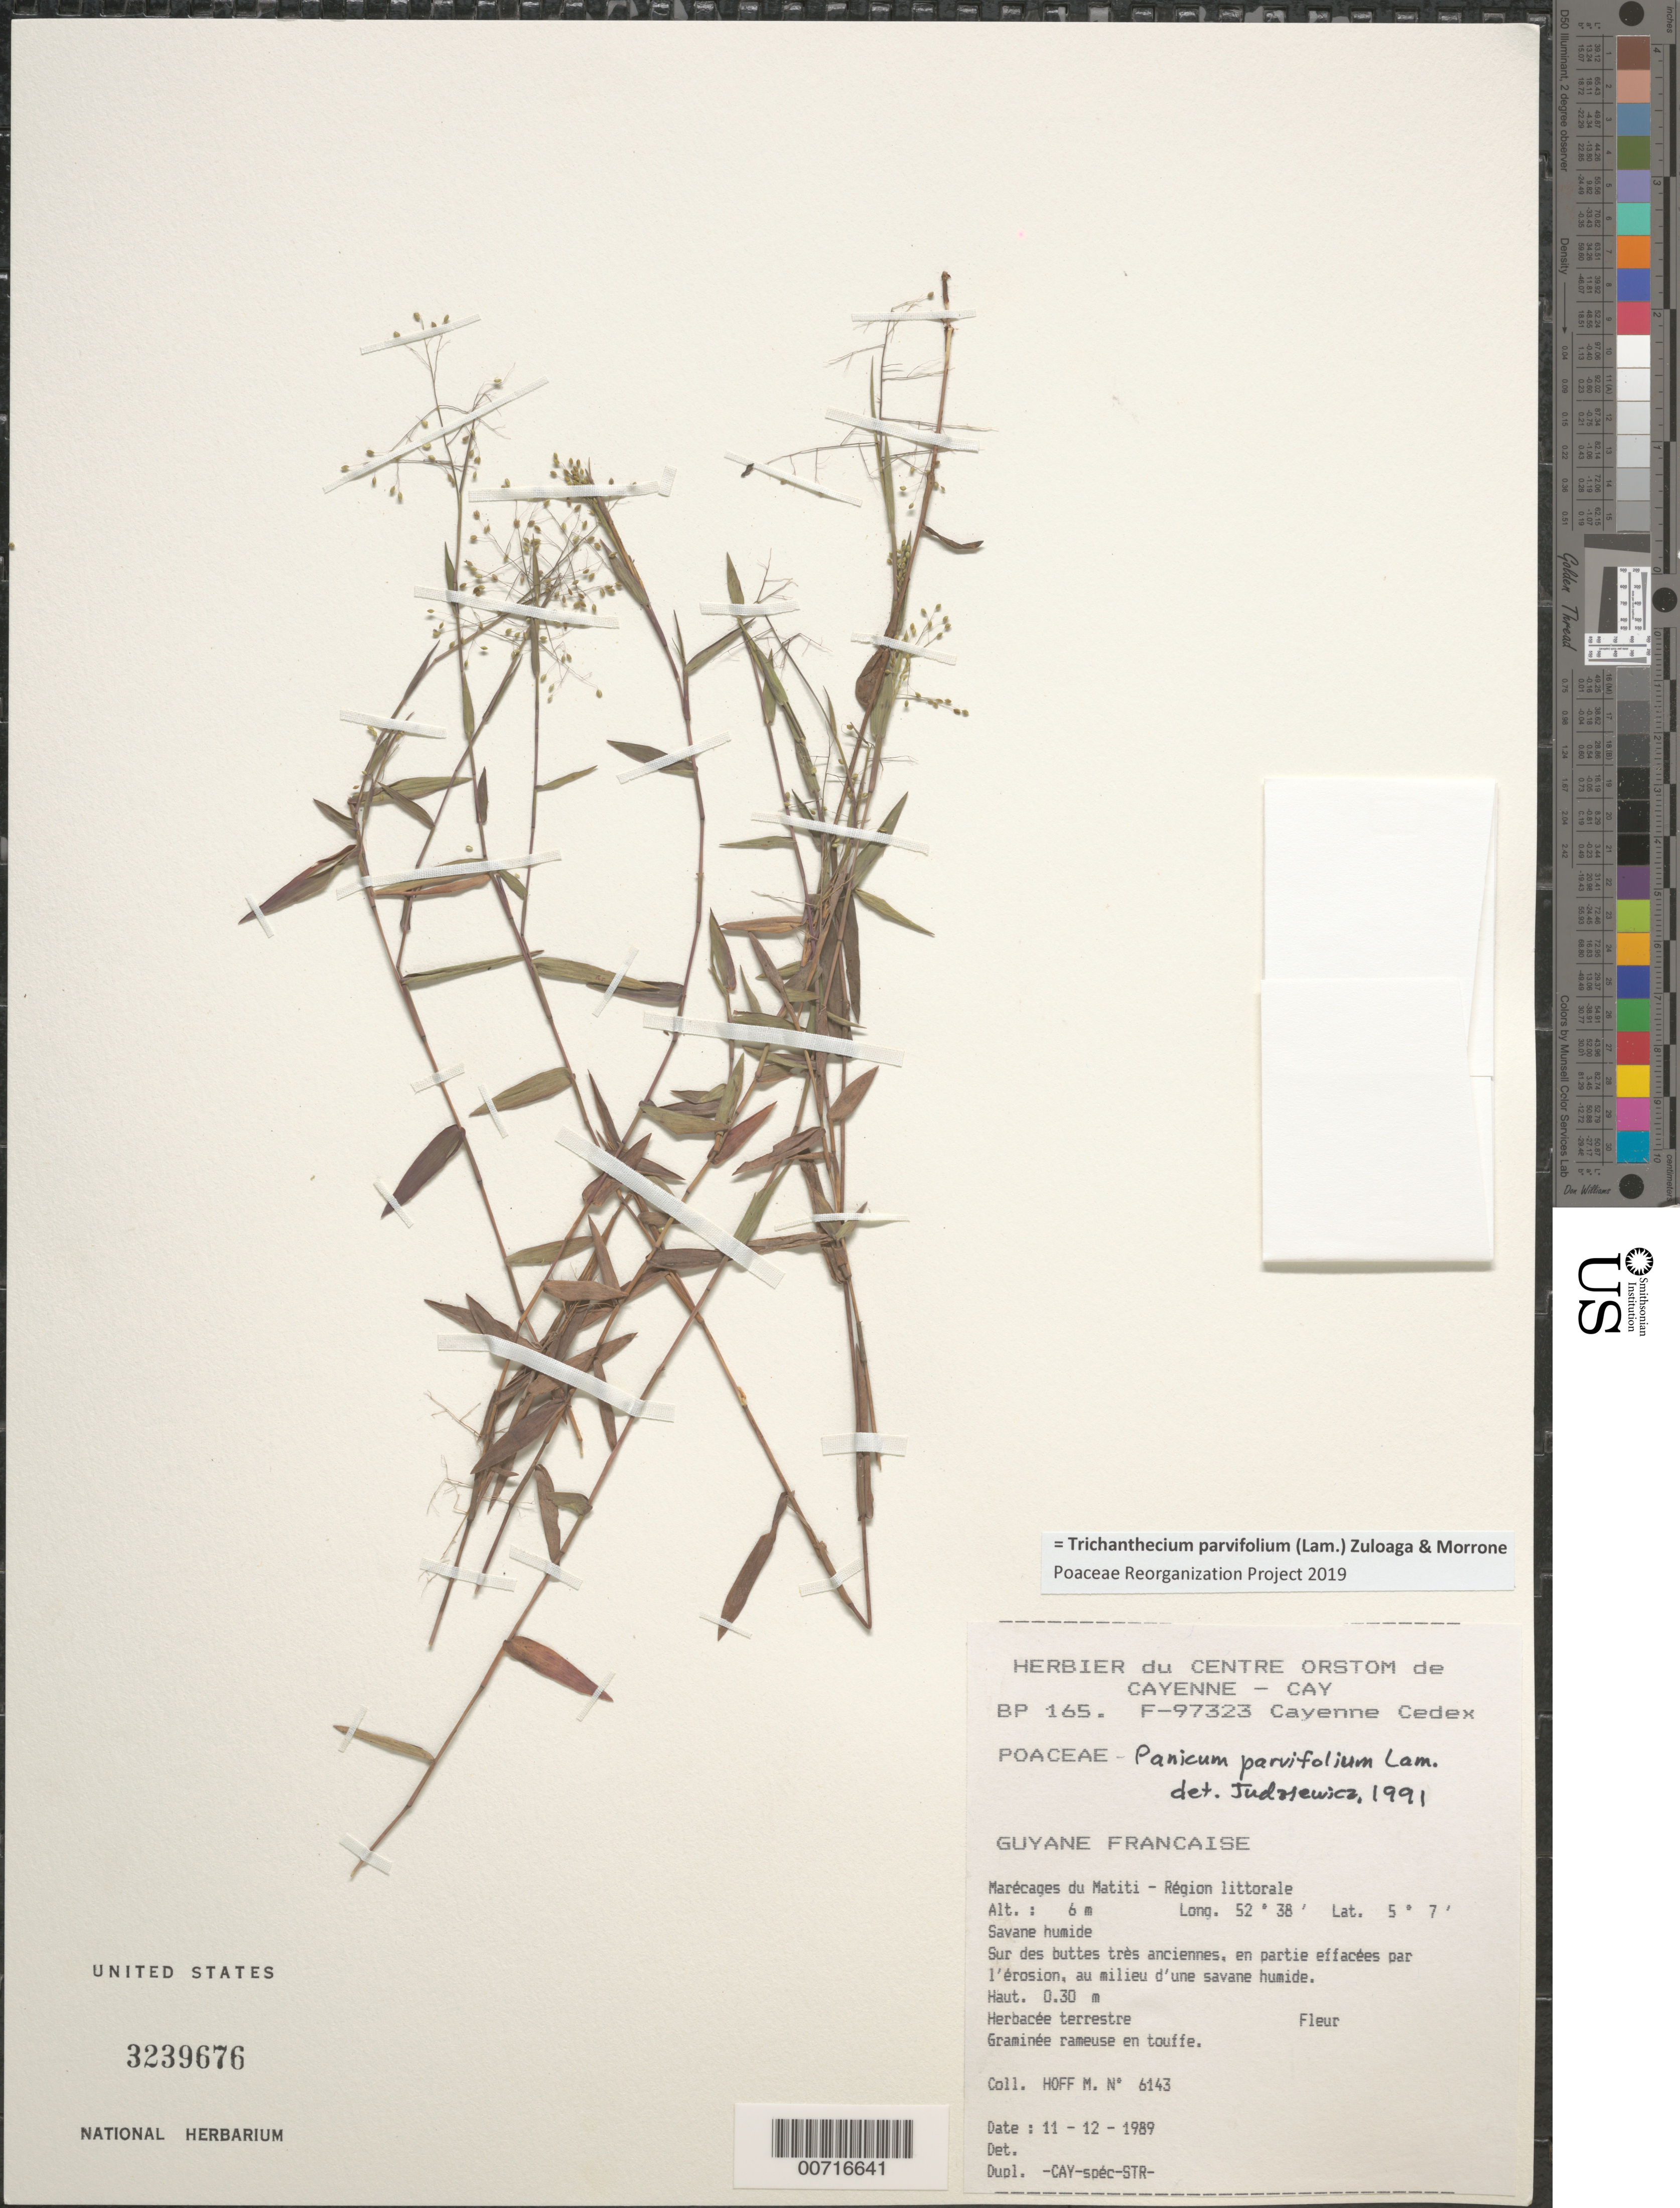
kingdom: Plantae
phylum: Tracheophyta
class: Liliopsida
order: Poales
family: Poaceae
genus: Trichanthecium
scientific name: Trichanthecium parvifolium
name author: (Lam.) Zuloaga & Morrone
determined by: Poaceae Reorganization Project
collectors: M. Hoff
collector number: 6143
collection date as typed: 11-Dec-89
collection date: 1989-12-11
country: French Guiana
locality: Marecages du Matiti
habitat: Savane humide, region littorale. Sur des buttes trés anciennes, en partie effacées par l' érosion, au milieu d'une savane humide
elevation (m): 6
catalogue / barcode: US 3239676